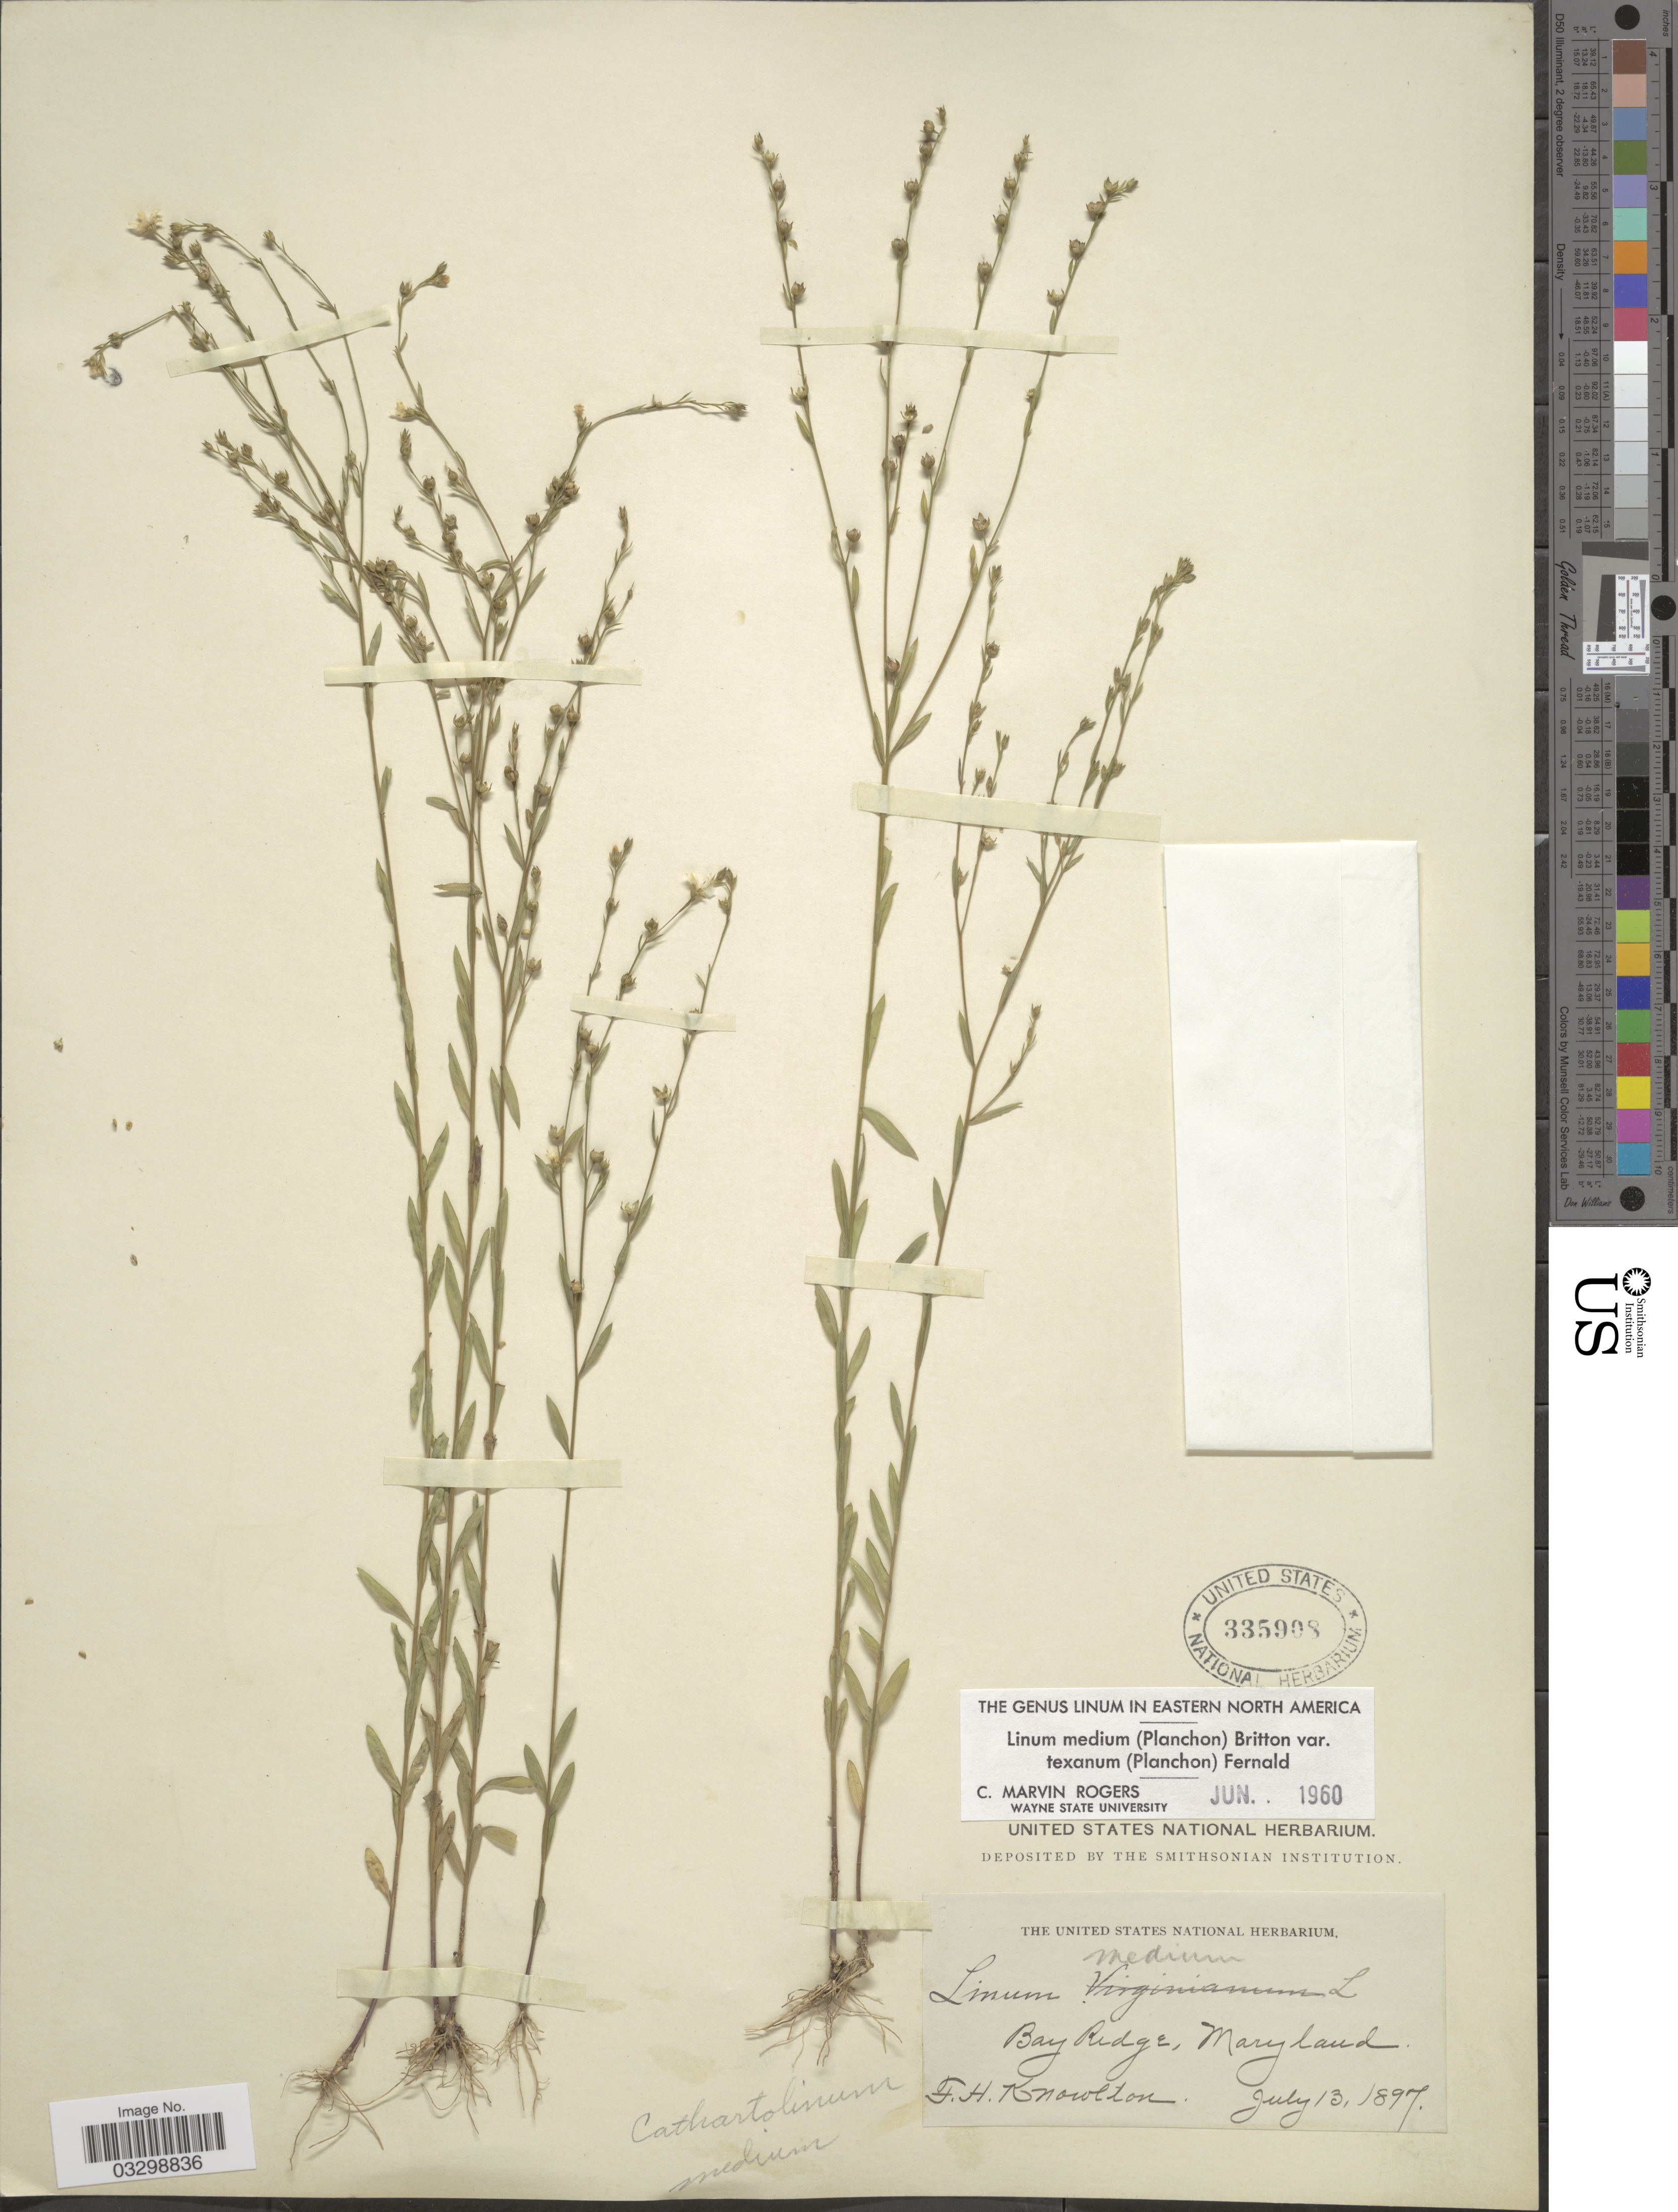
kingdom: Plantae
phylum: Tracheophyta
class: Magnoliopsida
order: Malpighiales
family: Linaceae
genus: Linum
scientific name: Linum medium var. texanum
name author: (Planch.) Fernald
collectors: F. H. Knowlton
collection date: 1897-07-13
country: United States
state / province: Maryland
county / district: Anne Arundel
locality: Bay Ridge.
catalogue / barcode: US 335908